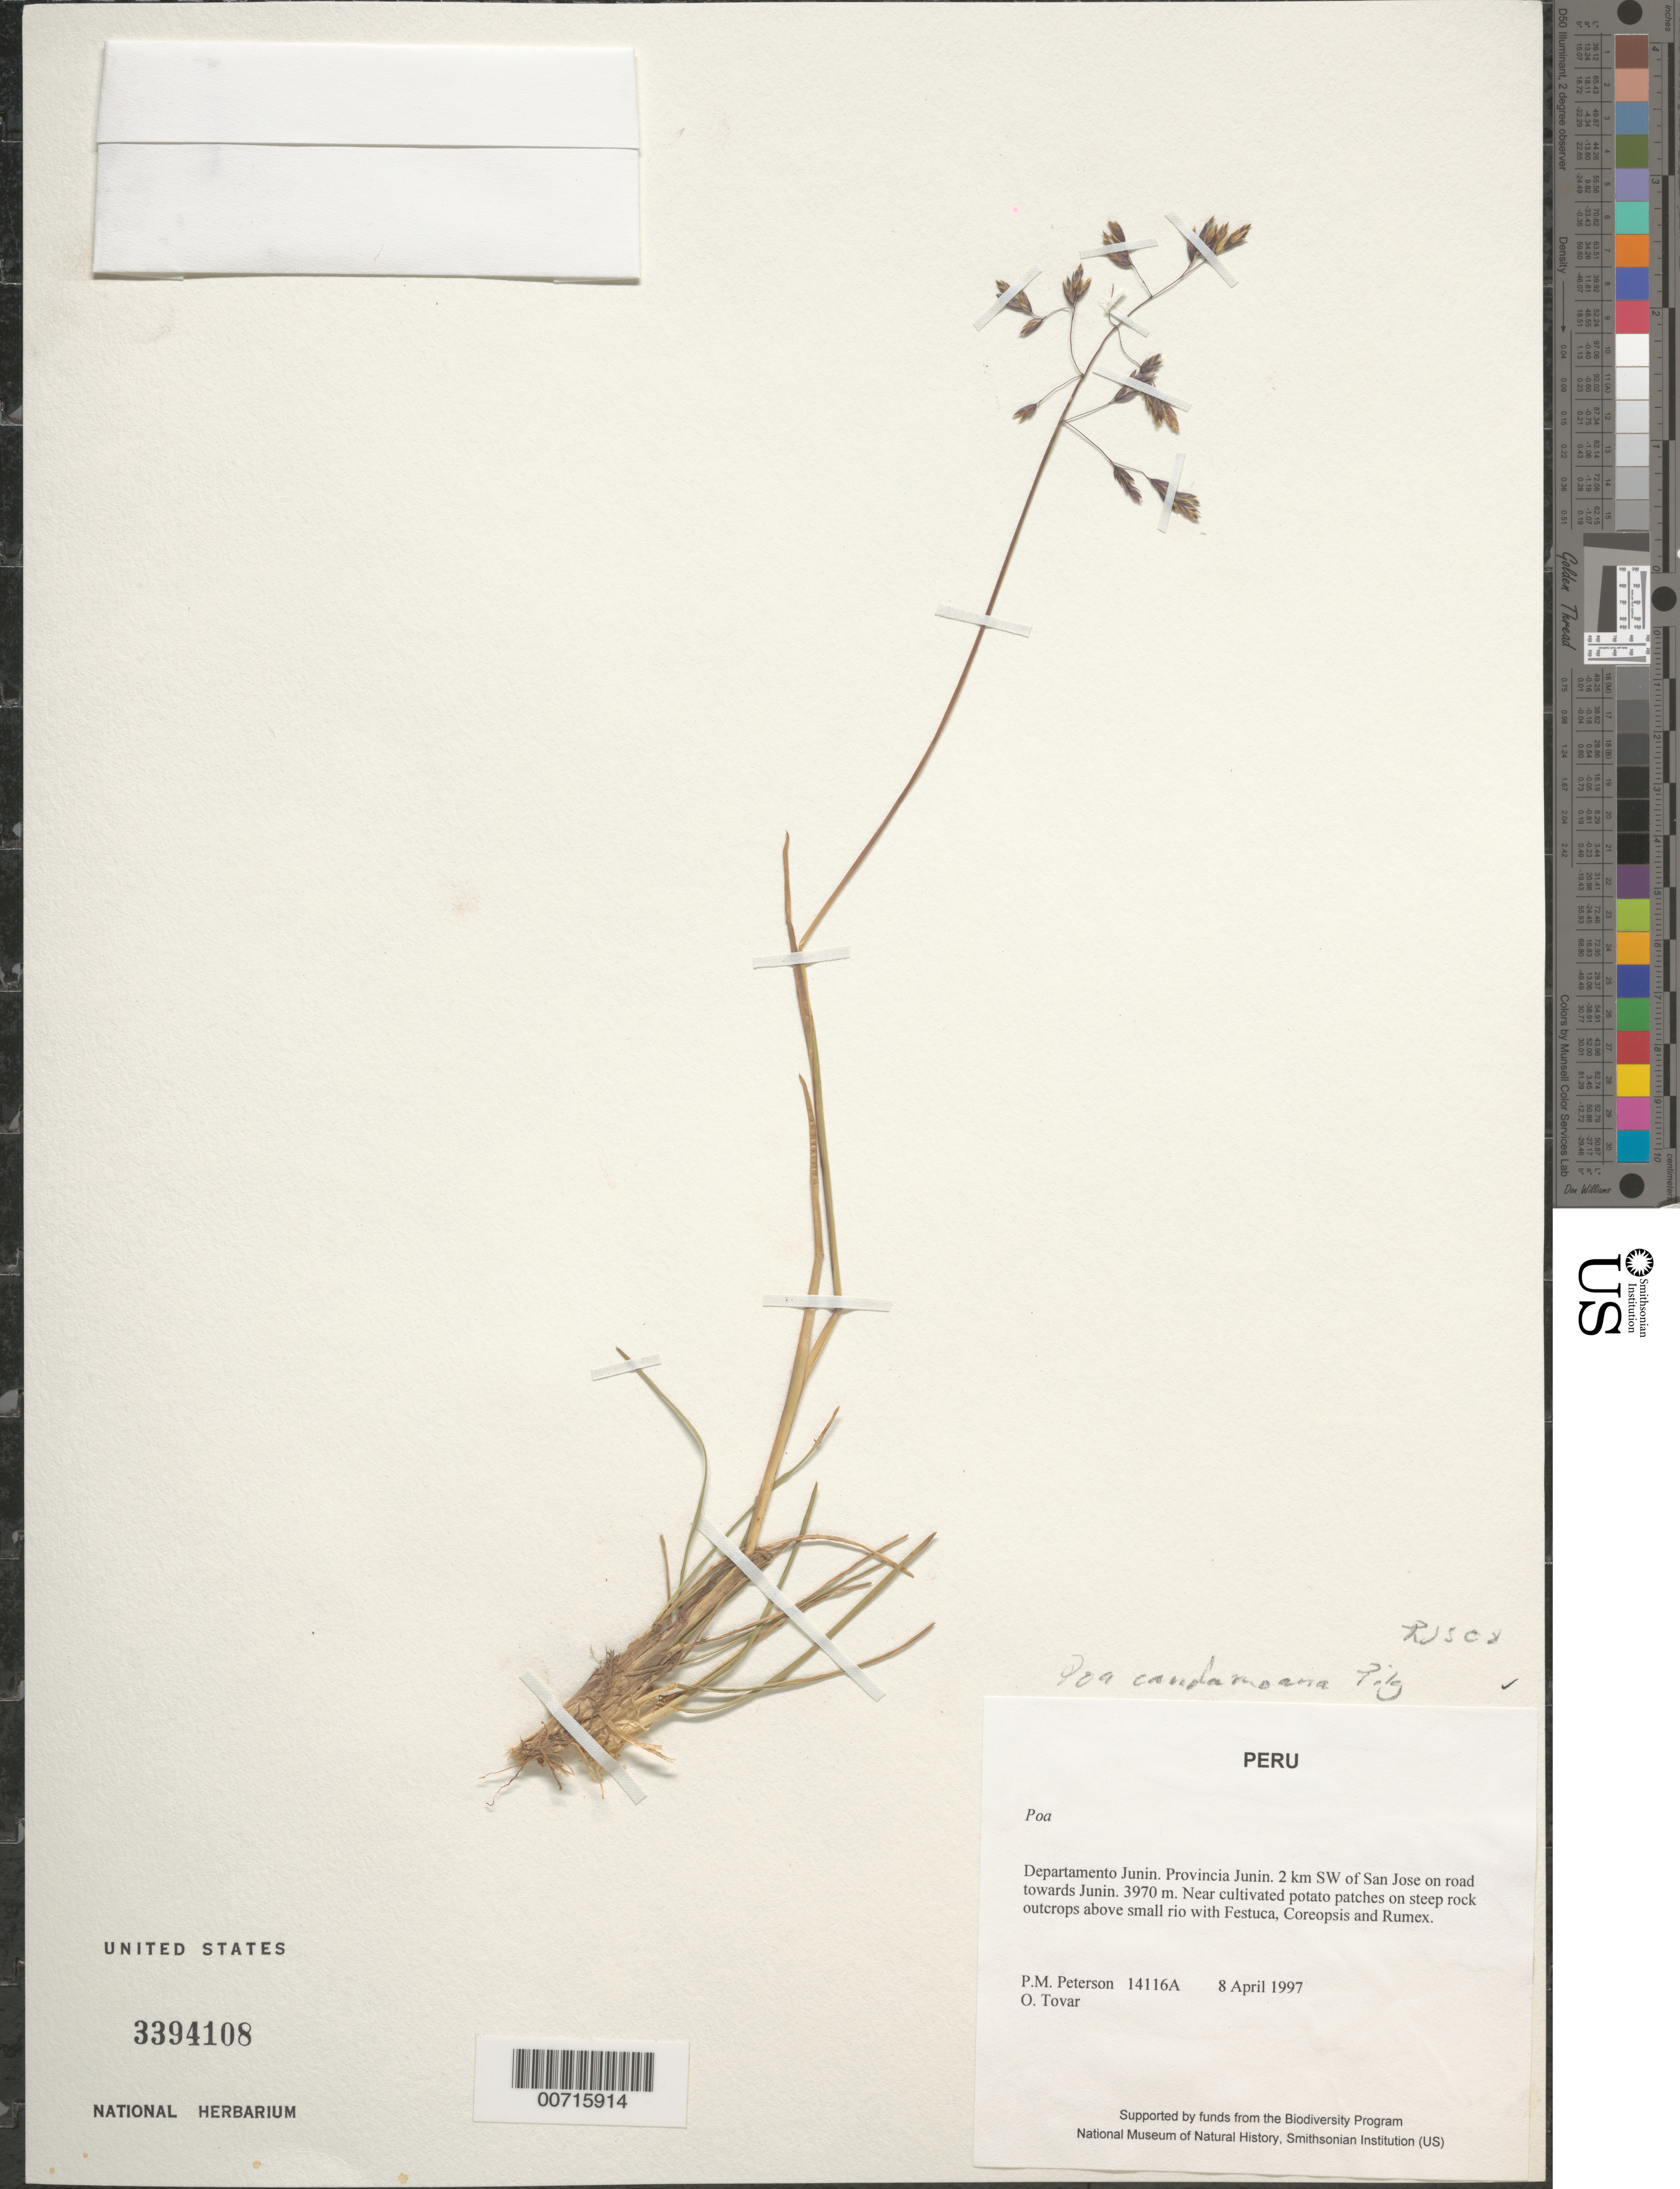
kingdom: Plantae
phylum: Tracheophyta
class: Liliopsida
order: Poales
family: Poaceae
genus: Poa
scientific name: Poa candamoana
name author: Pilg.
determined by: Soreng, Robert J., Research Associate (BOT), Smithsonian Institution - National Museum of Natural History (UNITED STATES)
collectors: P. M. Peterson & Ó. Tovar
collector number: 14116A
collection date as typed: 08 Apr 1997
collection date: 1997-04-08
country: Peru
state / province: Junín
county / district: Junín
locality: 2 km SW of San Jose on road towards Junin.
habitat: Near cultivated potato patches on steep rock outcrops above small rio with Festuca, Coreopsis and Rumex.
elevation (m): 3970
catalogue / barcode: US 3394108